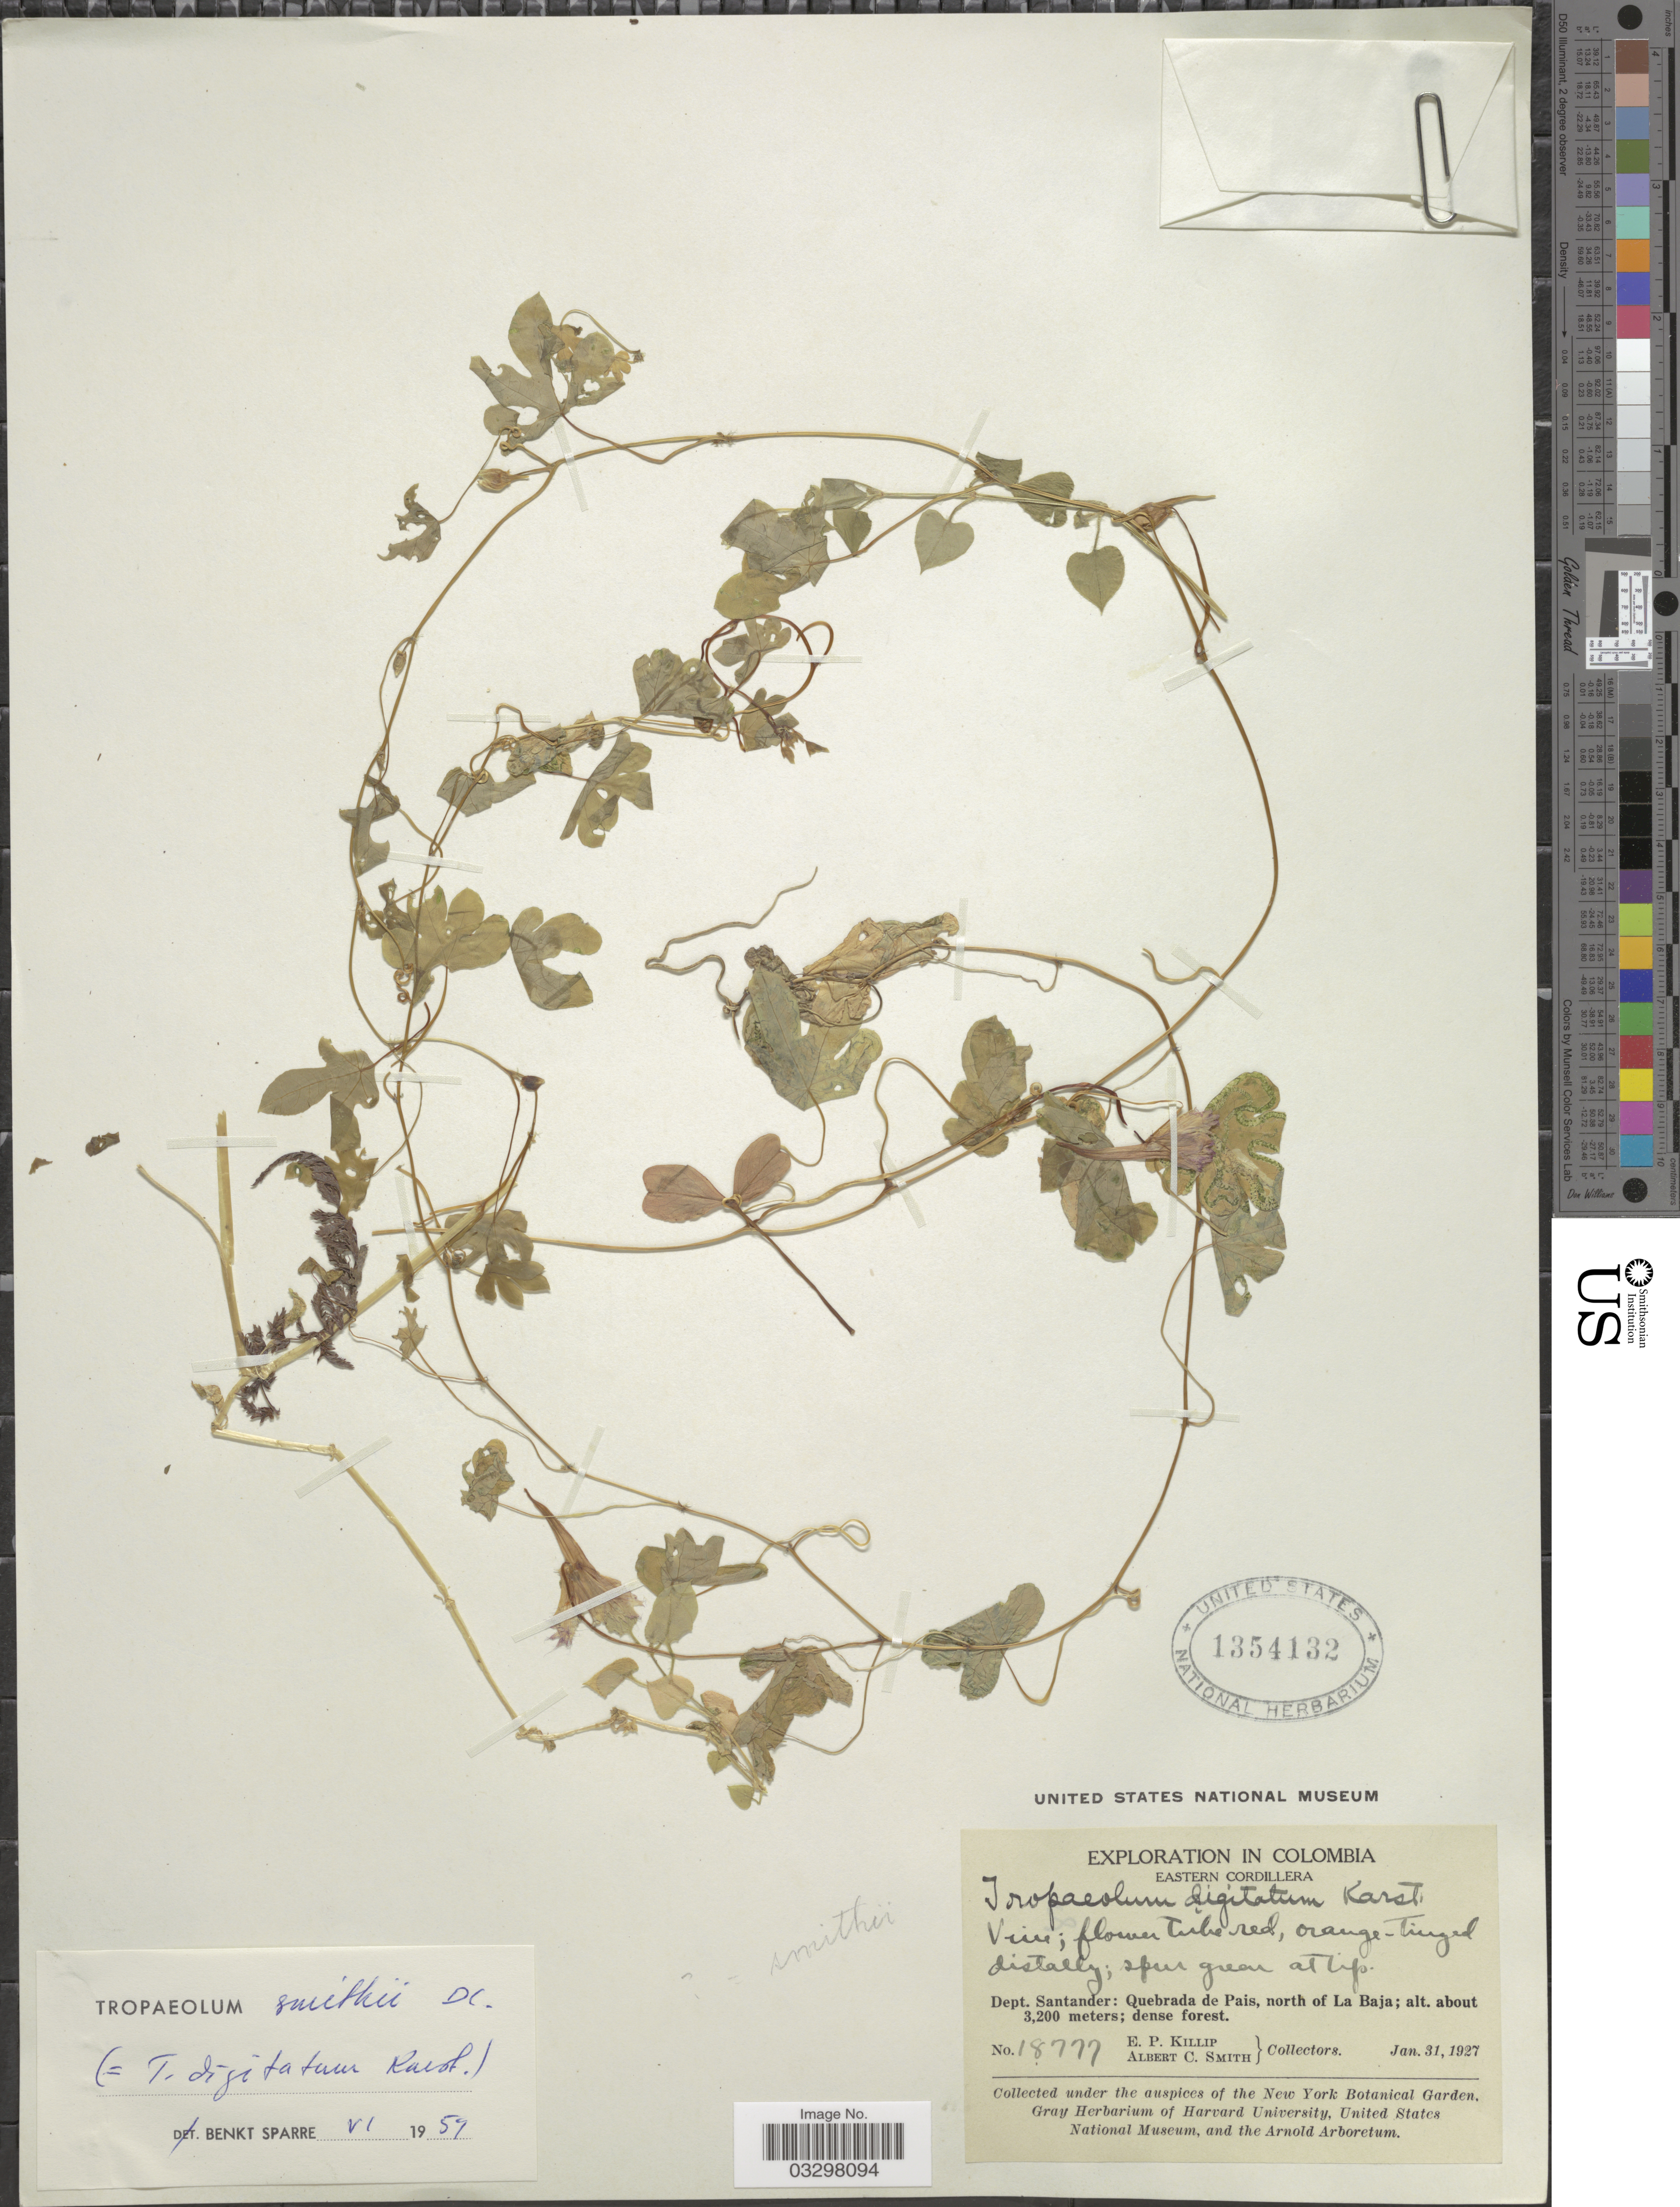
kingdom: Plantae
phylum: Tracheophyta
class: Magnoliopsida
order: Brassicales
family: Tropaeolaceae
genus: Tropaeolum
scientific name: Tropaeolum smithii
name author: DC.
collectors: E. P. Killip & A. C. Smith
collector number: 18777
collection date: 1927-01-31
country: Colombia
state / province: Santander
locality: Eastern Cordillera, Dept. Santander: Quebrada de Pais, north of La Baja.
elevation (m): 3200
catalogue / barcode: US 1354132